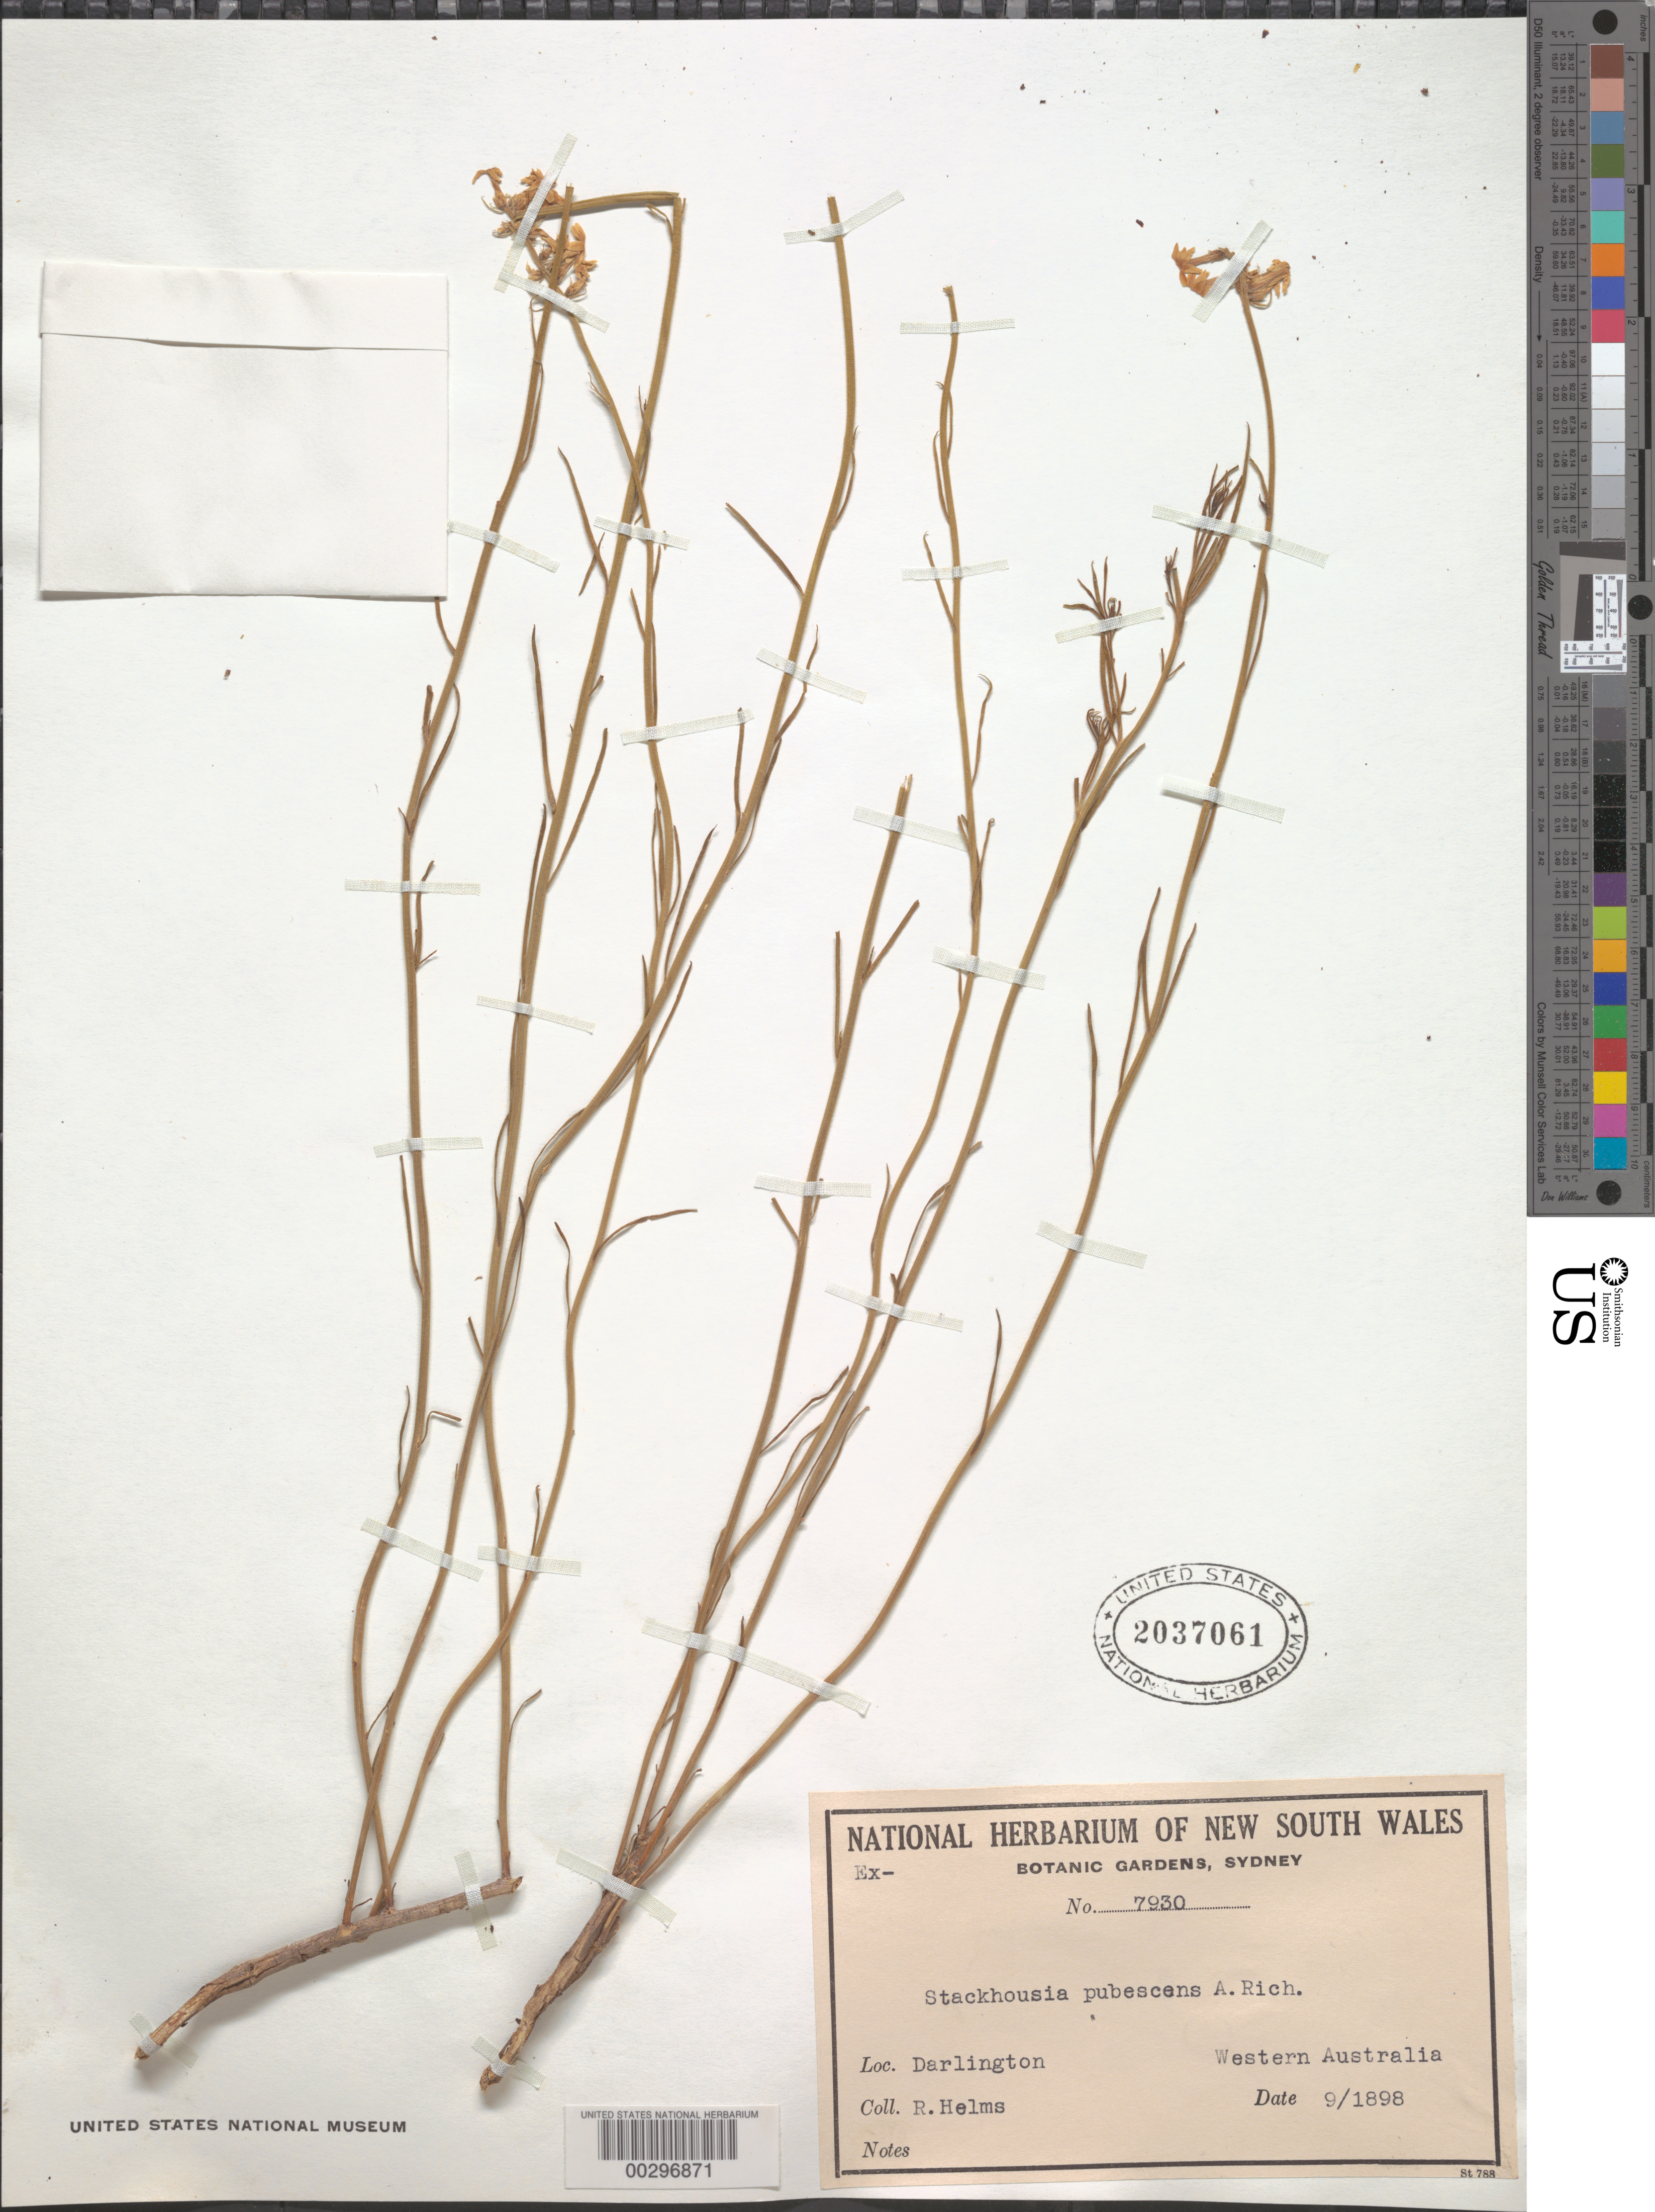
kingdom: Plantae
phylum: Tracheophyta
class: Magnoliopsida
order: Celastrales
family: Celastraceae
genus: Stackhousia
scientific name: Stackhousia pubescens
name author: A. Rich.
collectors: R. Helms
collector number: Ex Herb. Nsw 7930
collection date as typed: Sep 1898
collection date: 1898-09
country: Australia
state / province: Western Australia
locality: Darlington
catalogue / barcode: US 2037061